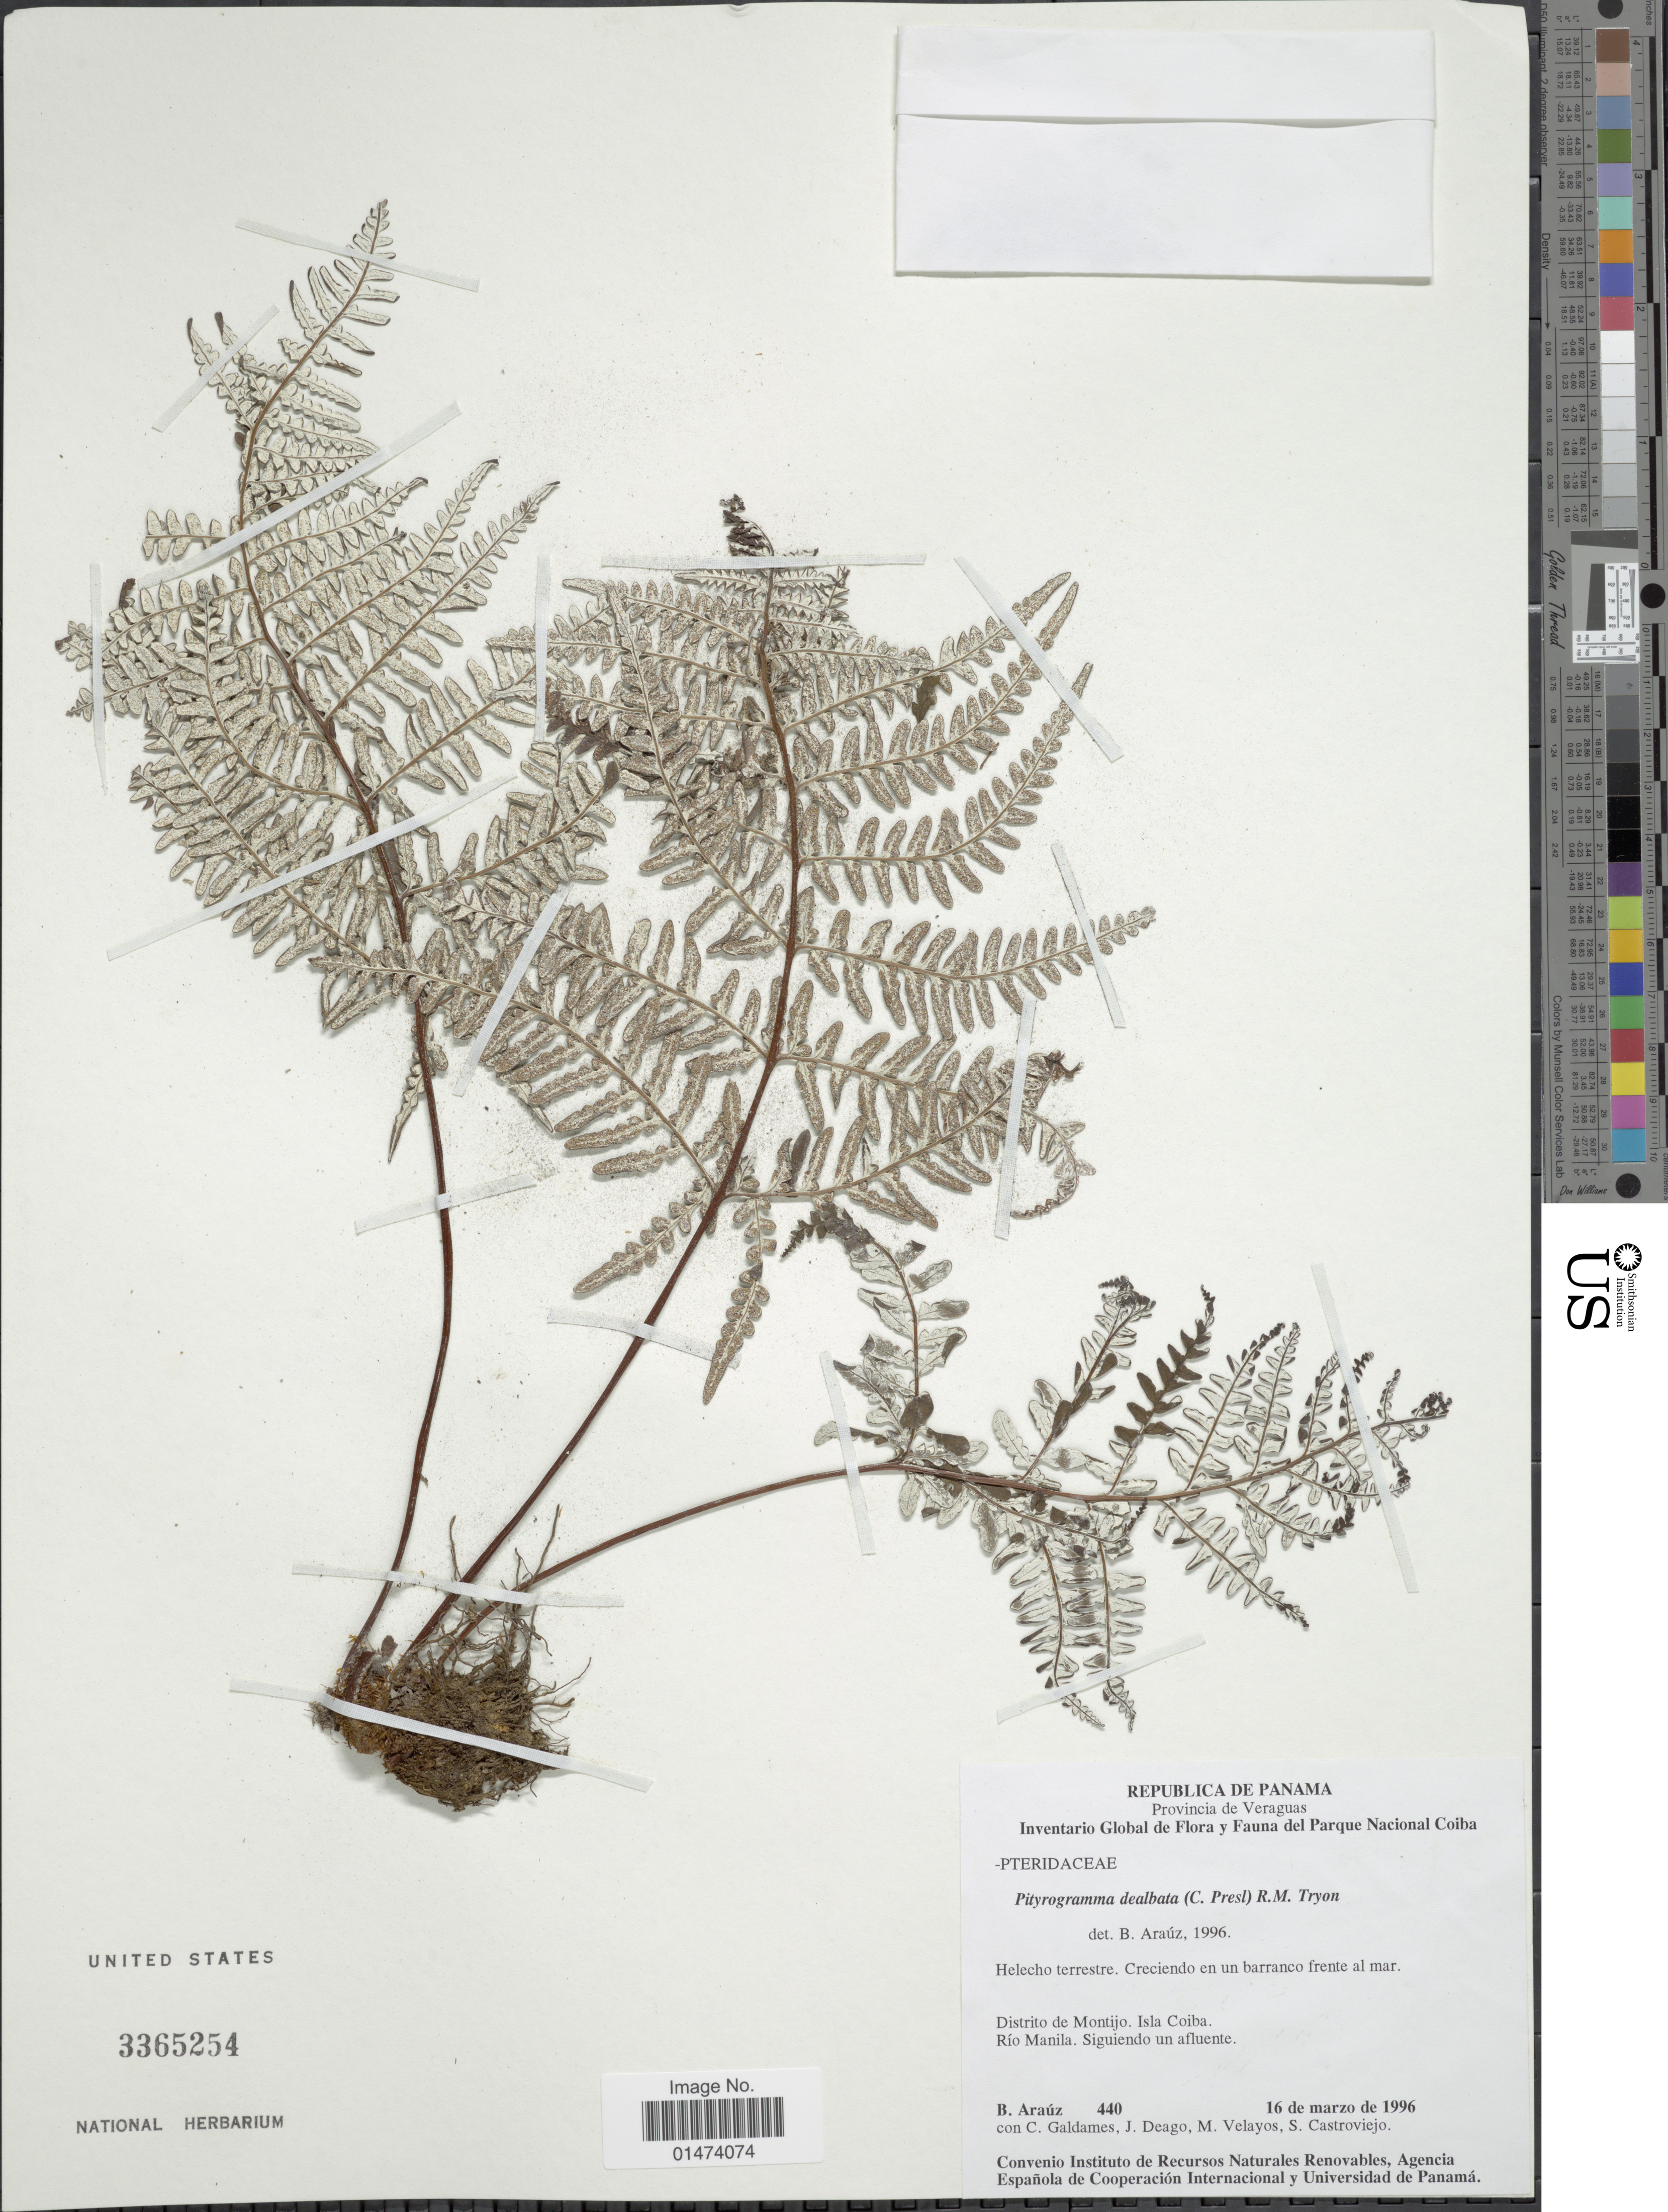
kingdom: Plantae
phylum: Tracheophyta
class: Polypodiopsida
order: Polypodiales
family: Pteridaceae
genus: Pityrogramma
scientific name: Pityrogramma dealbata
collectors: B. Araúz, C. Galdames, J. Deago, M. Velayos & S. Castroviejo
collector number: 440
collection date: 1996-03-16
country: Panama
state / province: Veraguas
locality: Distrito de Montijo, Isla Coiba, Rio Manila, Siguiendo un afluente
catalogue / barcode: US 3365254